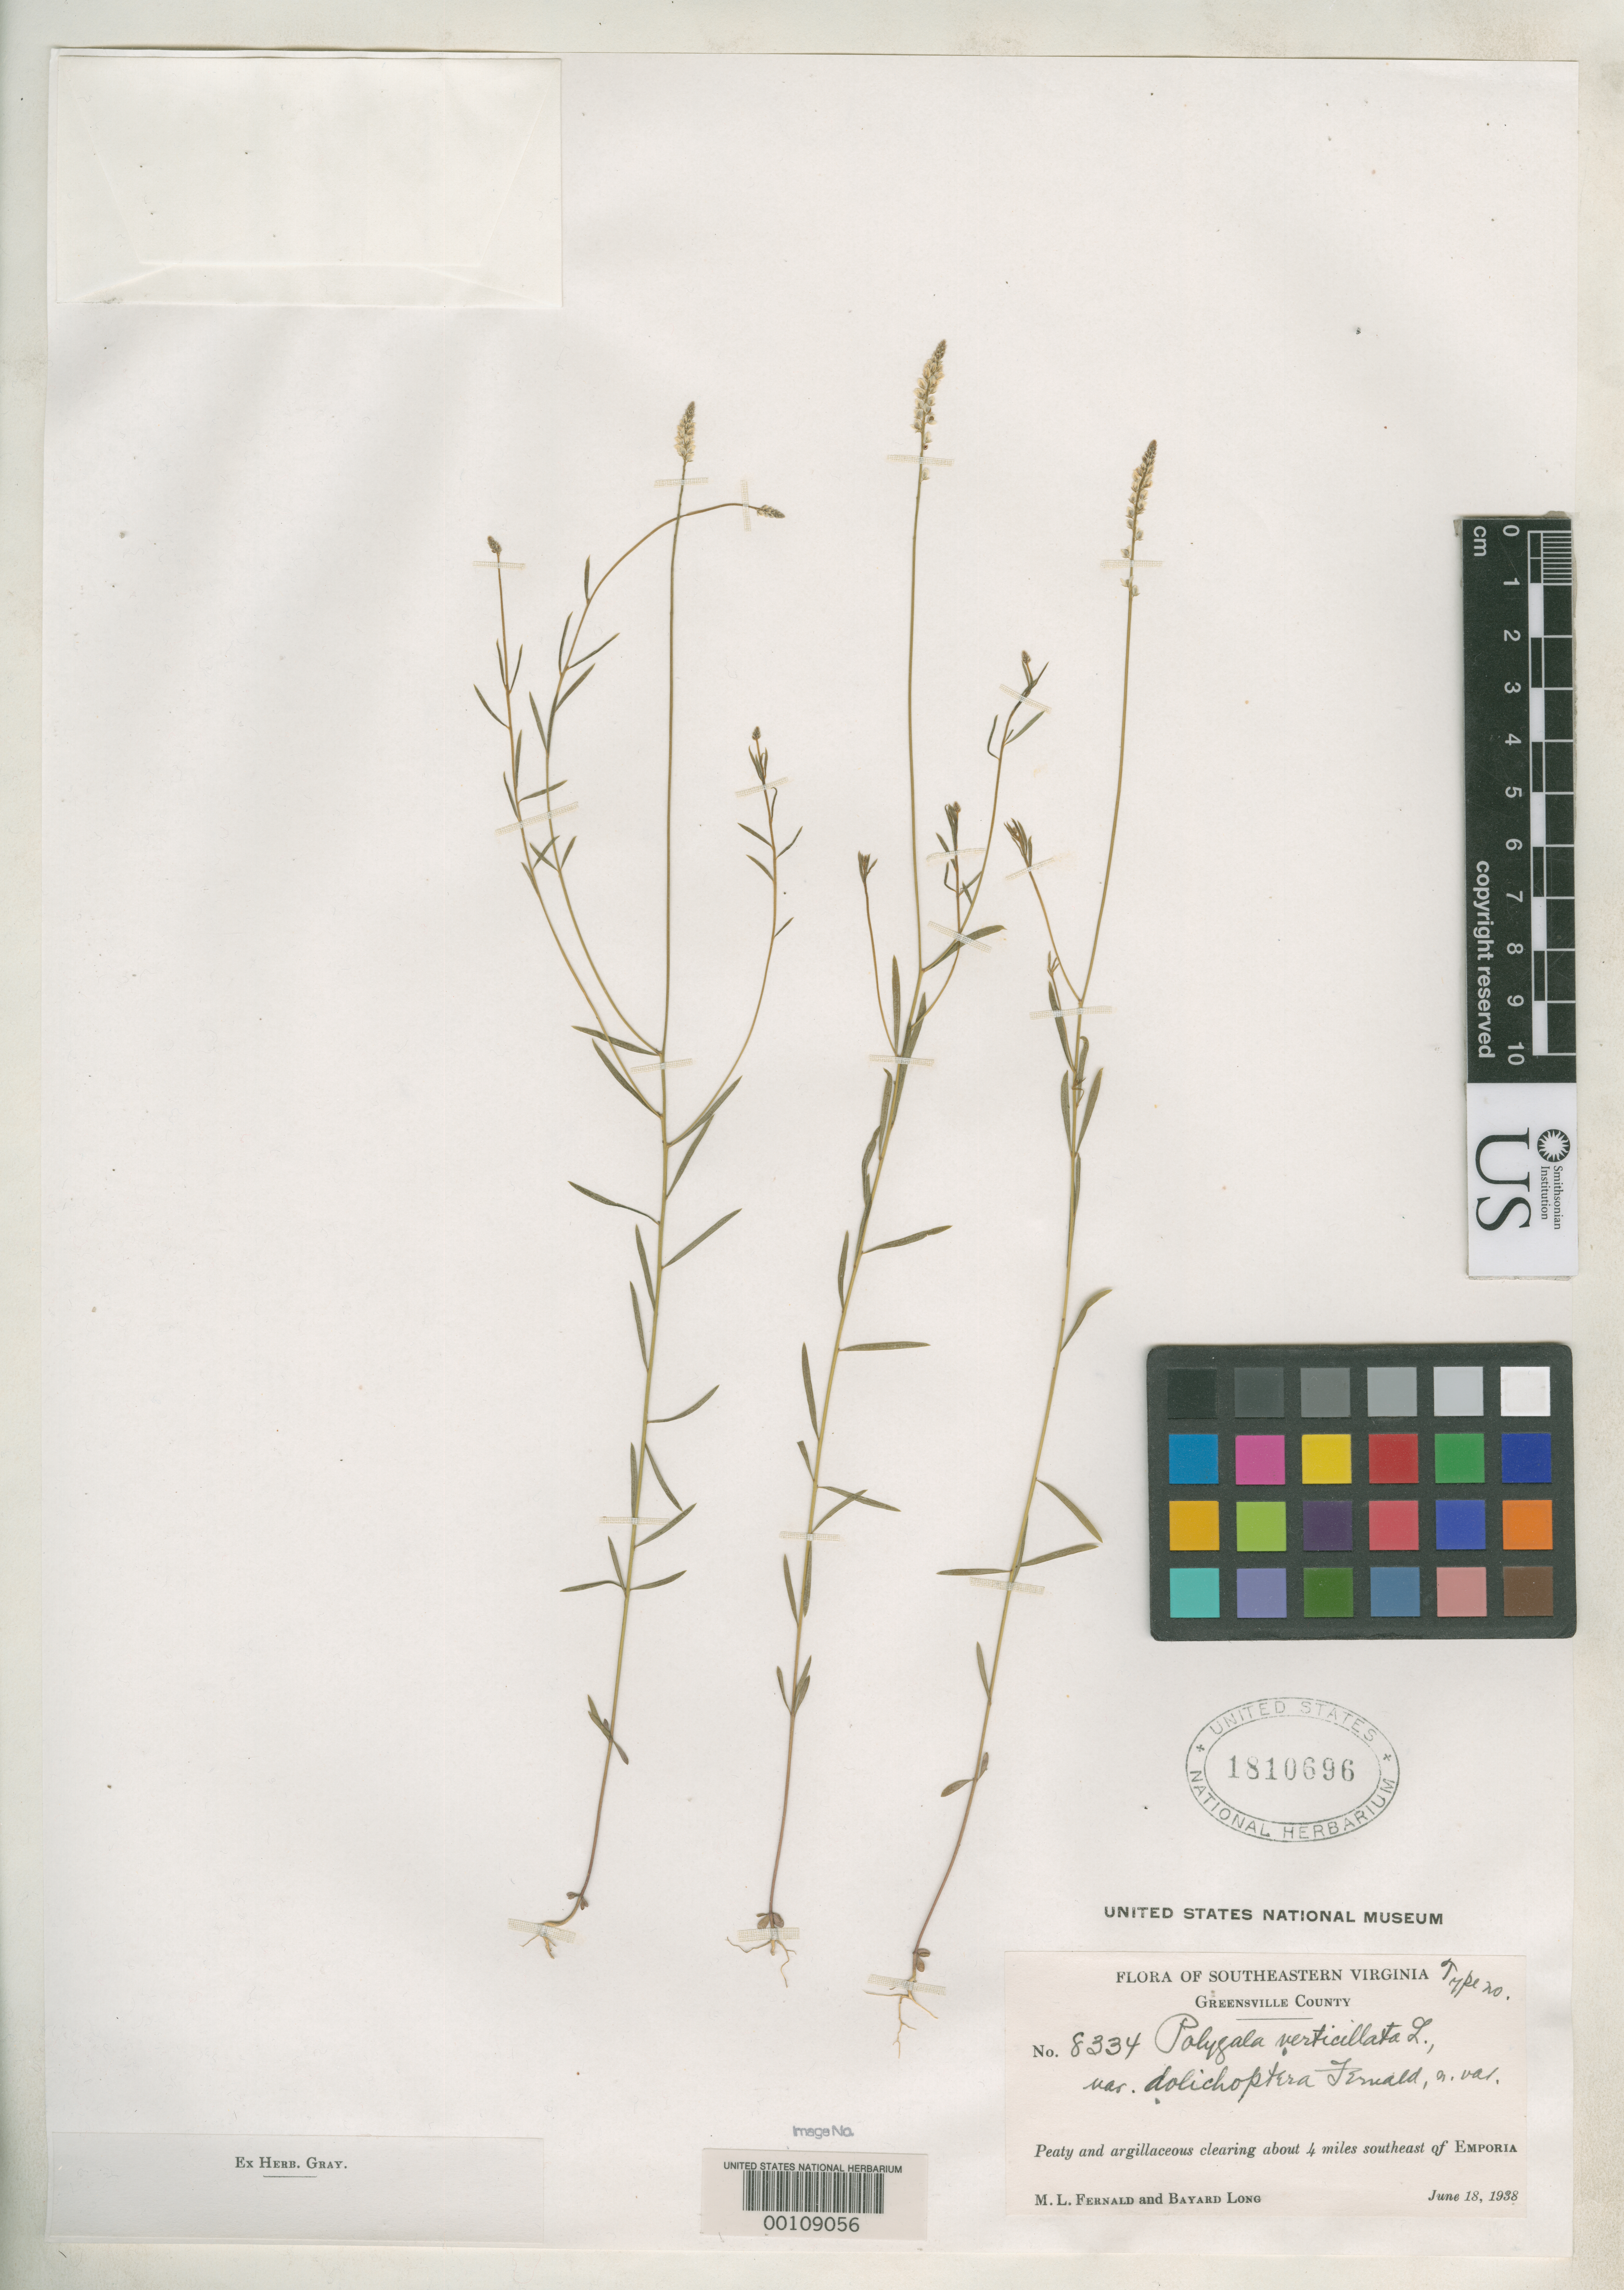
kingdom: Plantae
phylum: Tracheophyta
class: Magnoliopsida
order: Fabales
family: Polygalaceae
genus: Polygala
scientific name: Polygala verticillata var. dolichoptera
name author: Fernald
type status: Isotype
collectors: M. L. Fernald & B. H. Long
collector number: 8334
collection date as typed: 18 Jun 1938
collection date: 1938-06-18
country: United States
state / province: Virginia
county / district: Greensville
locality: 4 mi SE of Emporia.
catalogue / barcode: US 1810696